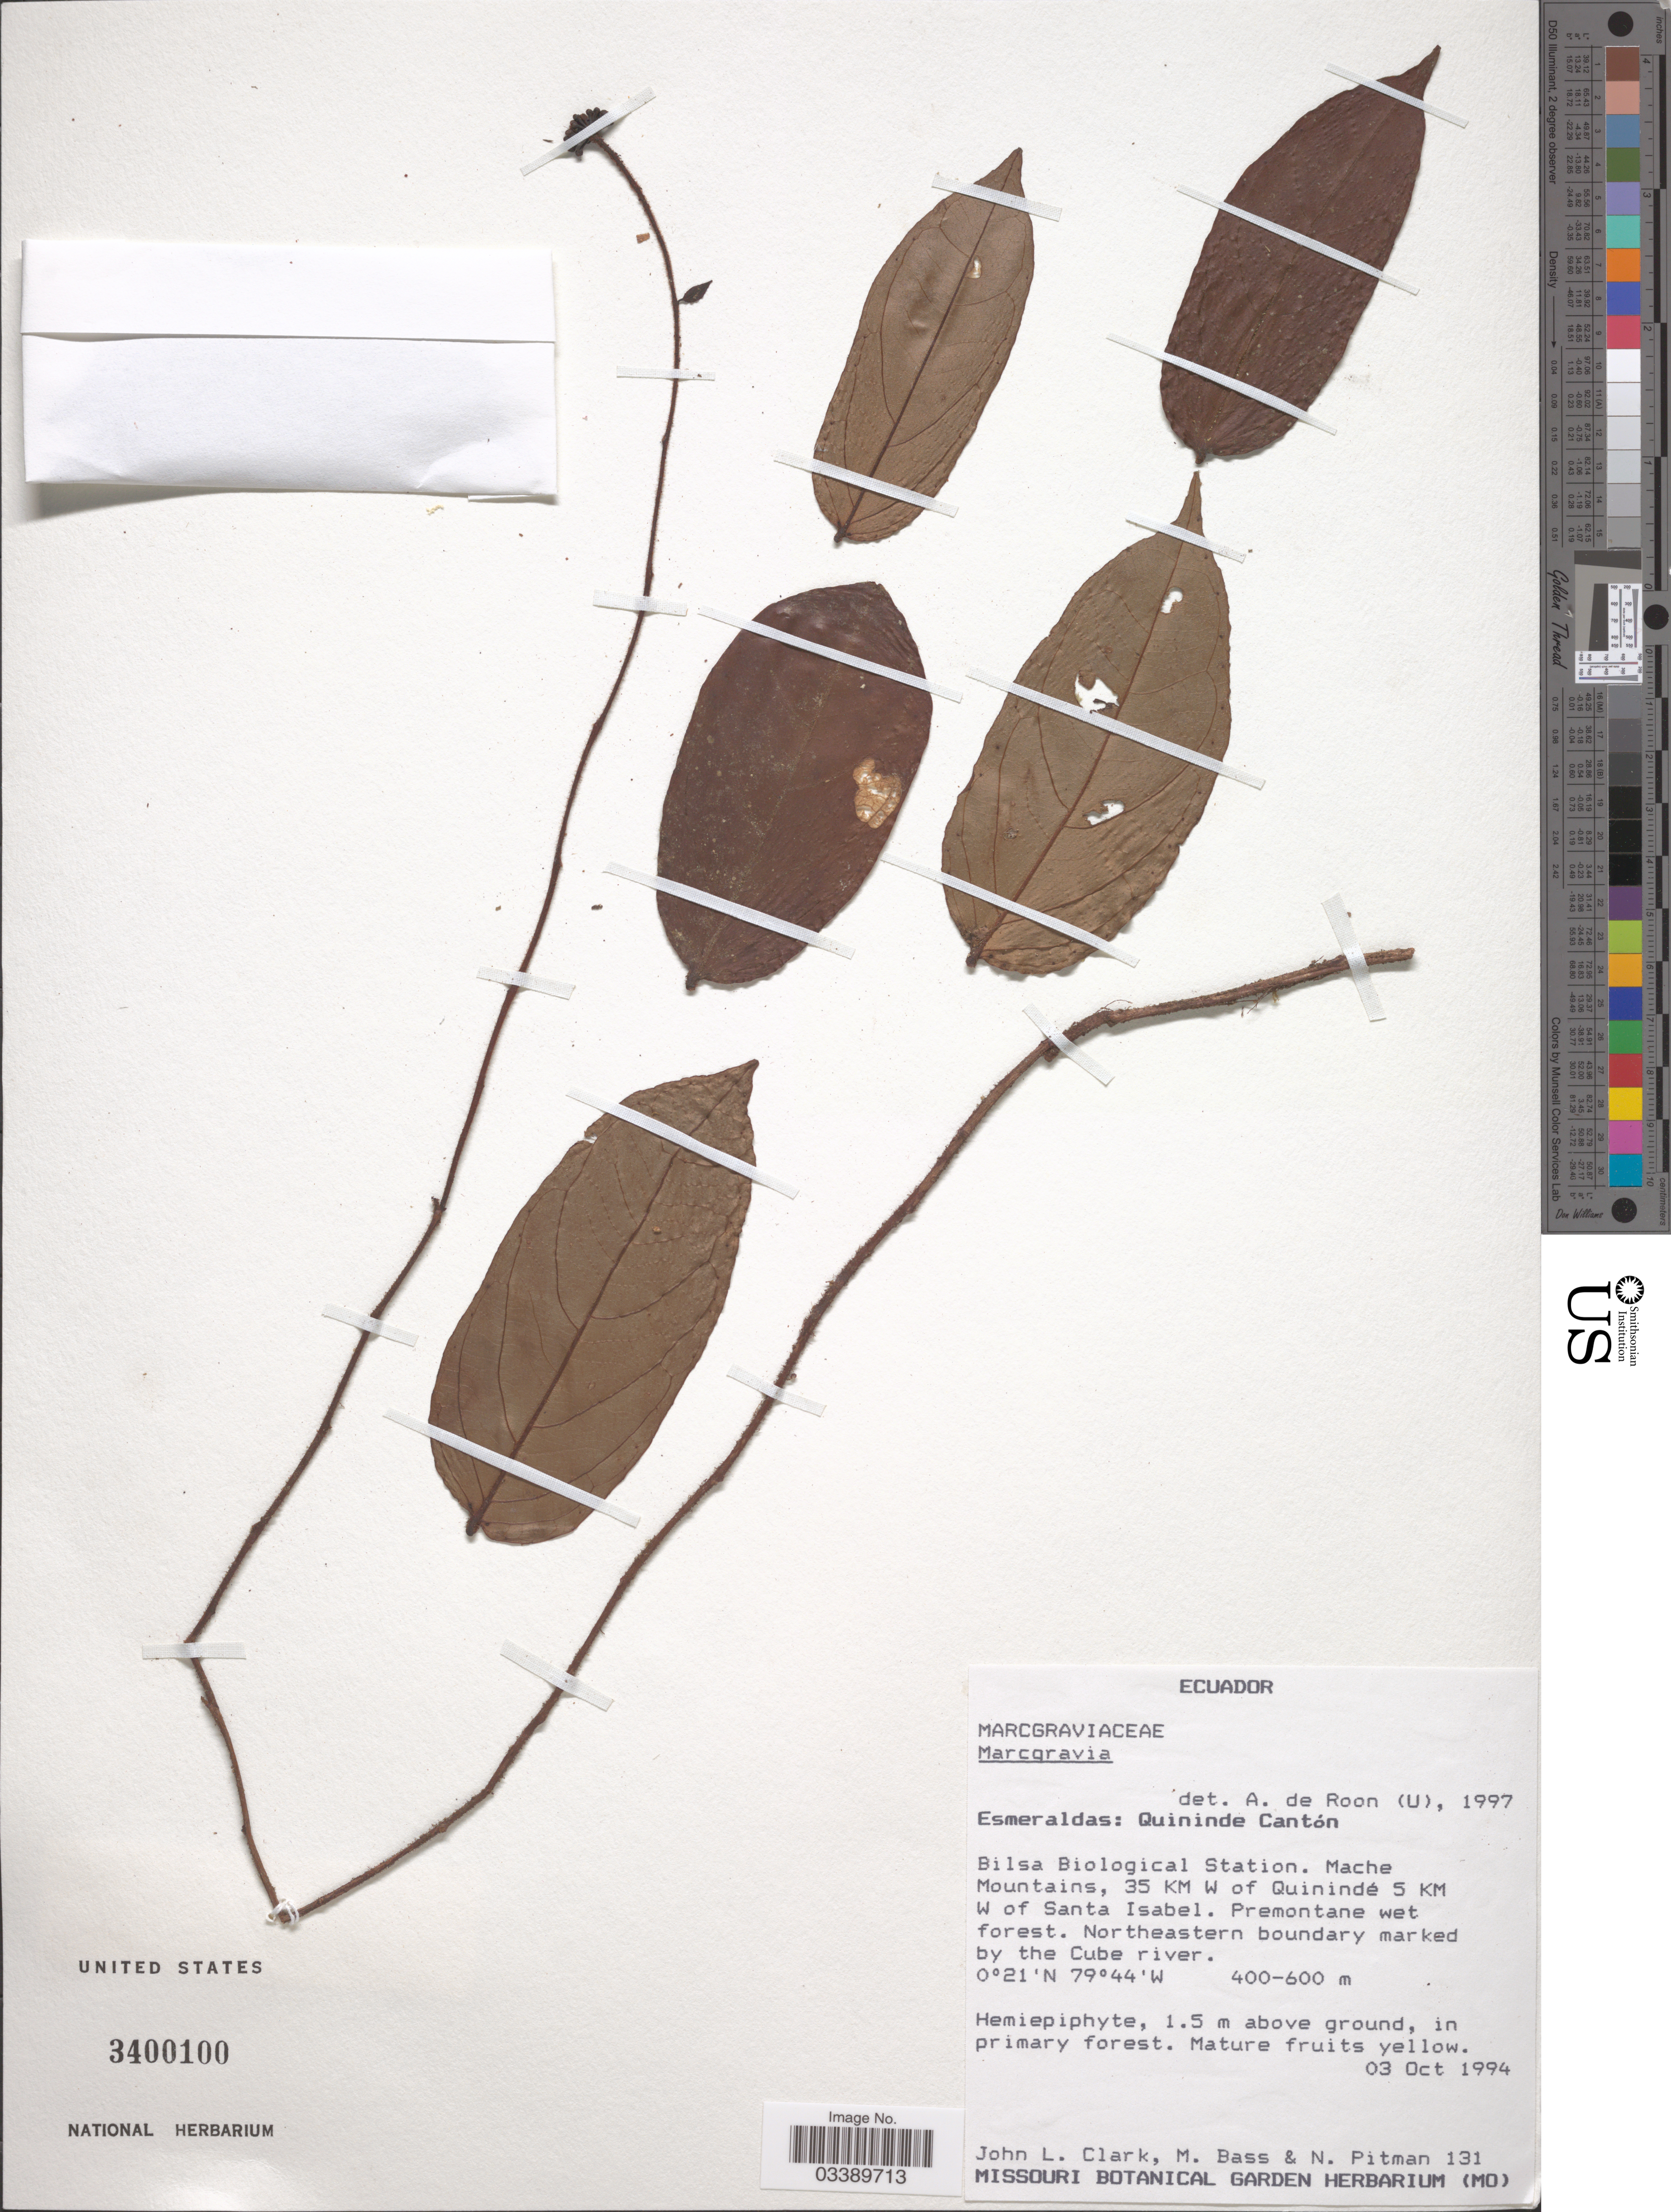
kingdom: Plantae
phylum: Tracheophyta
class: Magnoliopsida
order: Ericales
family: Marcgraviaceae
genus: Marcgravia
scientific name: Marcgravia sp.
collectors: J. L. Clark, M. Bass & N. Pitman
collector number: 131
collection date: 1994-10-03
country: Ecuador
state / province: Esmeraldas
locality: Quininde Cantón. Mache Mountains, 35 km W of Quinindé 5 KM W of Santa Isabel. Premontane wet forest. Northeastern boundary marked by the Cube river.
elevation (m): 400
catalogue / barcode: US 3400100